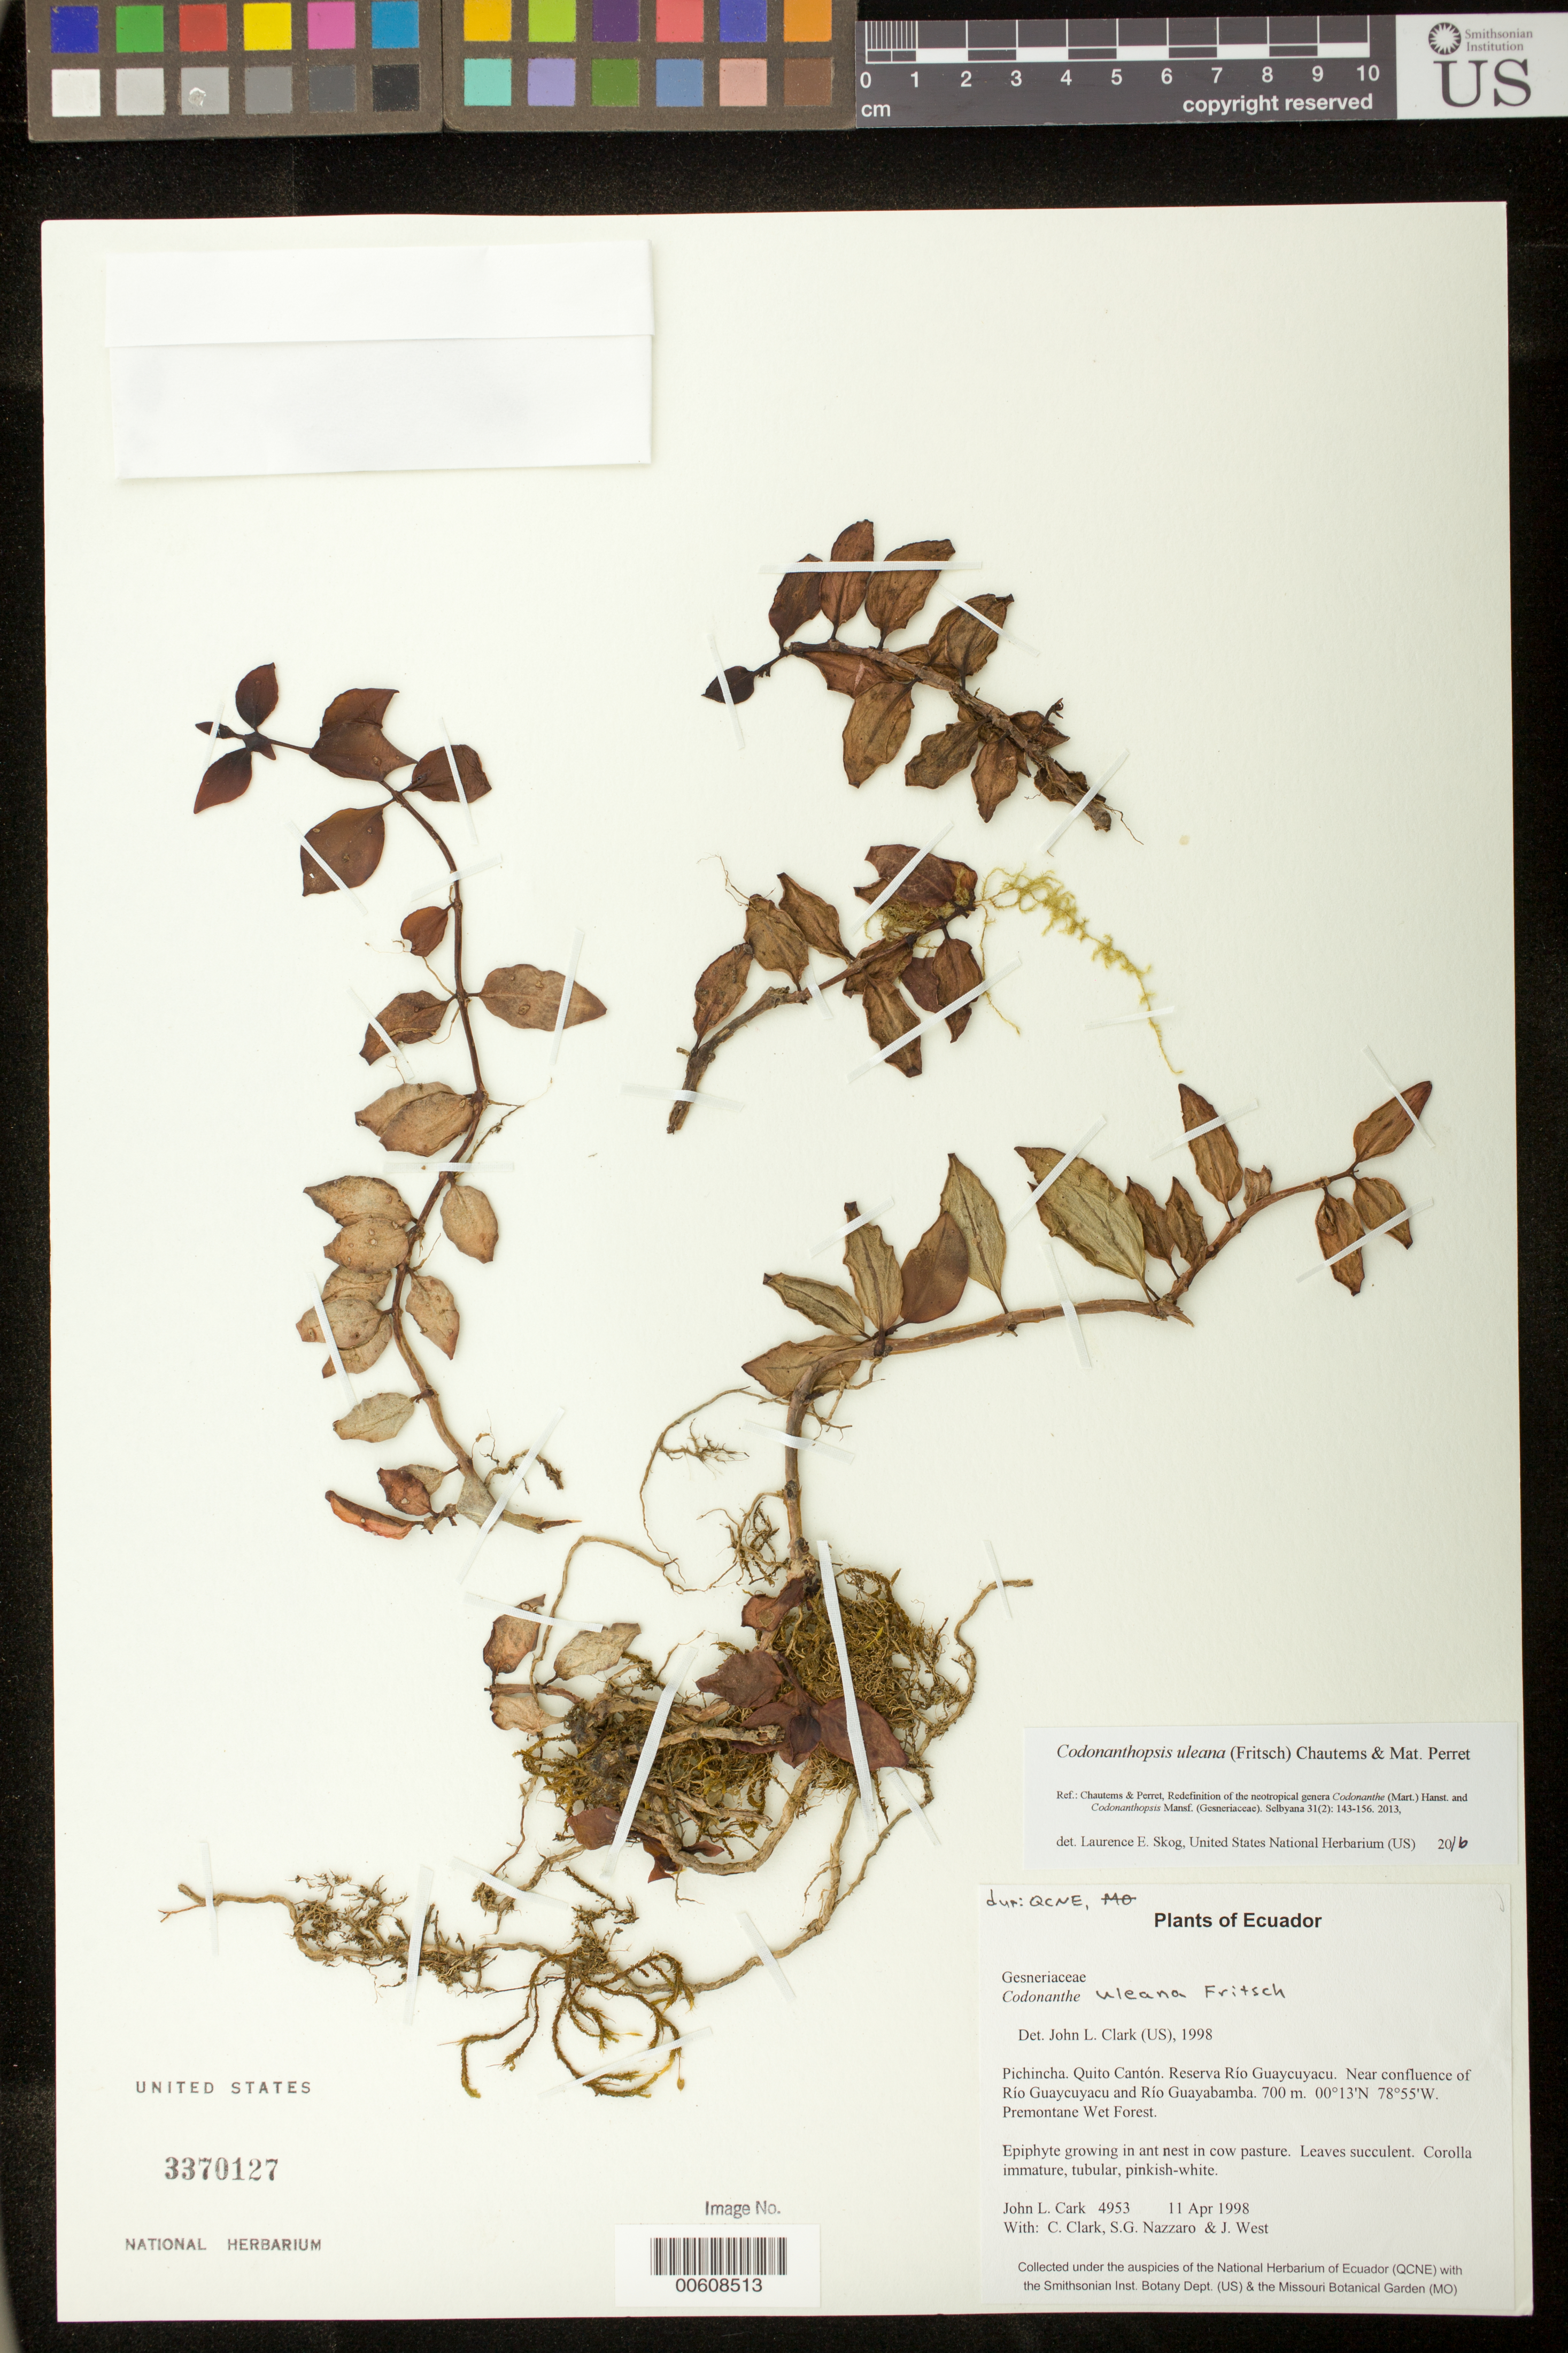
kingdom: Plantae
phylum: Tracheophyta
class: Magnoliopsida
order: Lamiales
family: Gesneriaceae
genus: Codonanthopsis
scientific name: Codonanthopsis uleana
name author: (Fritsch) Chautems & Mat.Perret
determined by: Skog, Laurence E.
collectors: J. L. Clark, C. Clark, S. Nazzaro & J. West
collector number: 4953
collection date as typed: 11 Apr 1998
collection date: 1998-04-11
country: Ecuador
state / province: Pichincha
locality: Quito Cantón. Reserva Río Guaycuyacu. Near confluence of Río Guaycuyacu and Río Guayabamba.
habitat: Premontane Wet Forest.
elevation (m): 700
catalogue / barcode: US 3370127